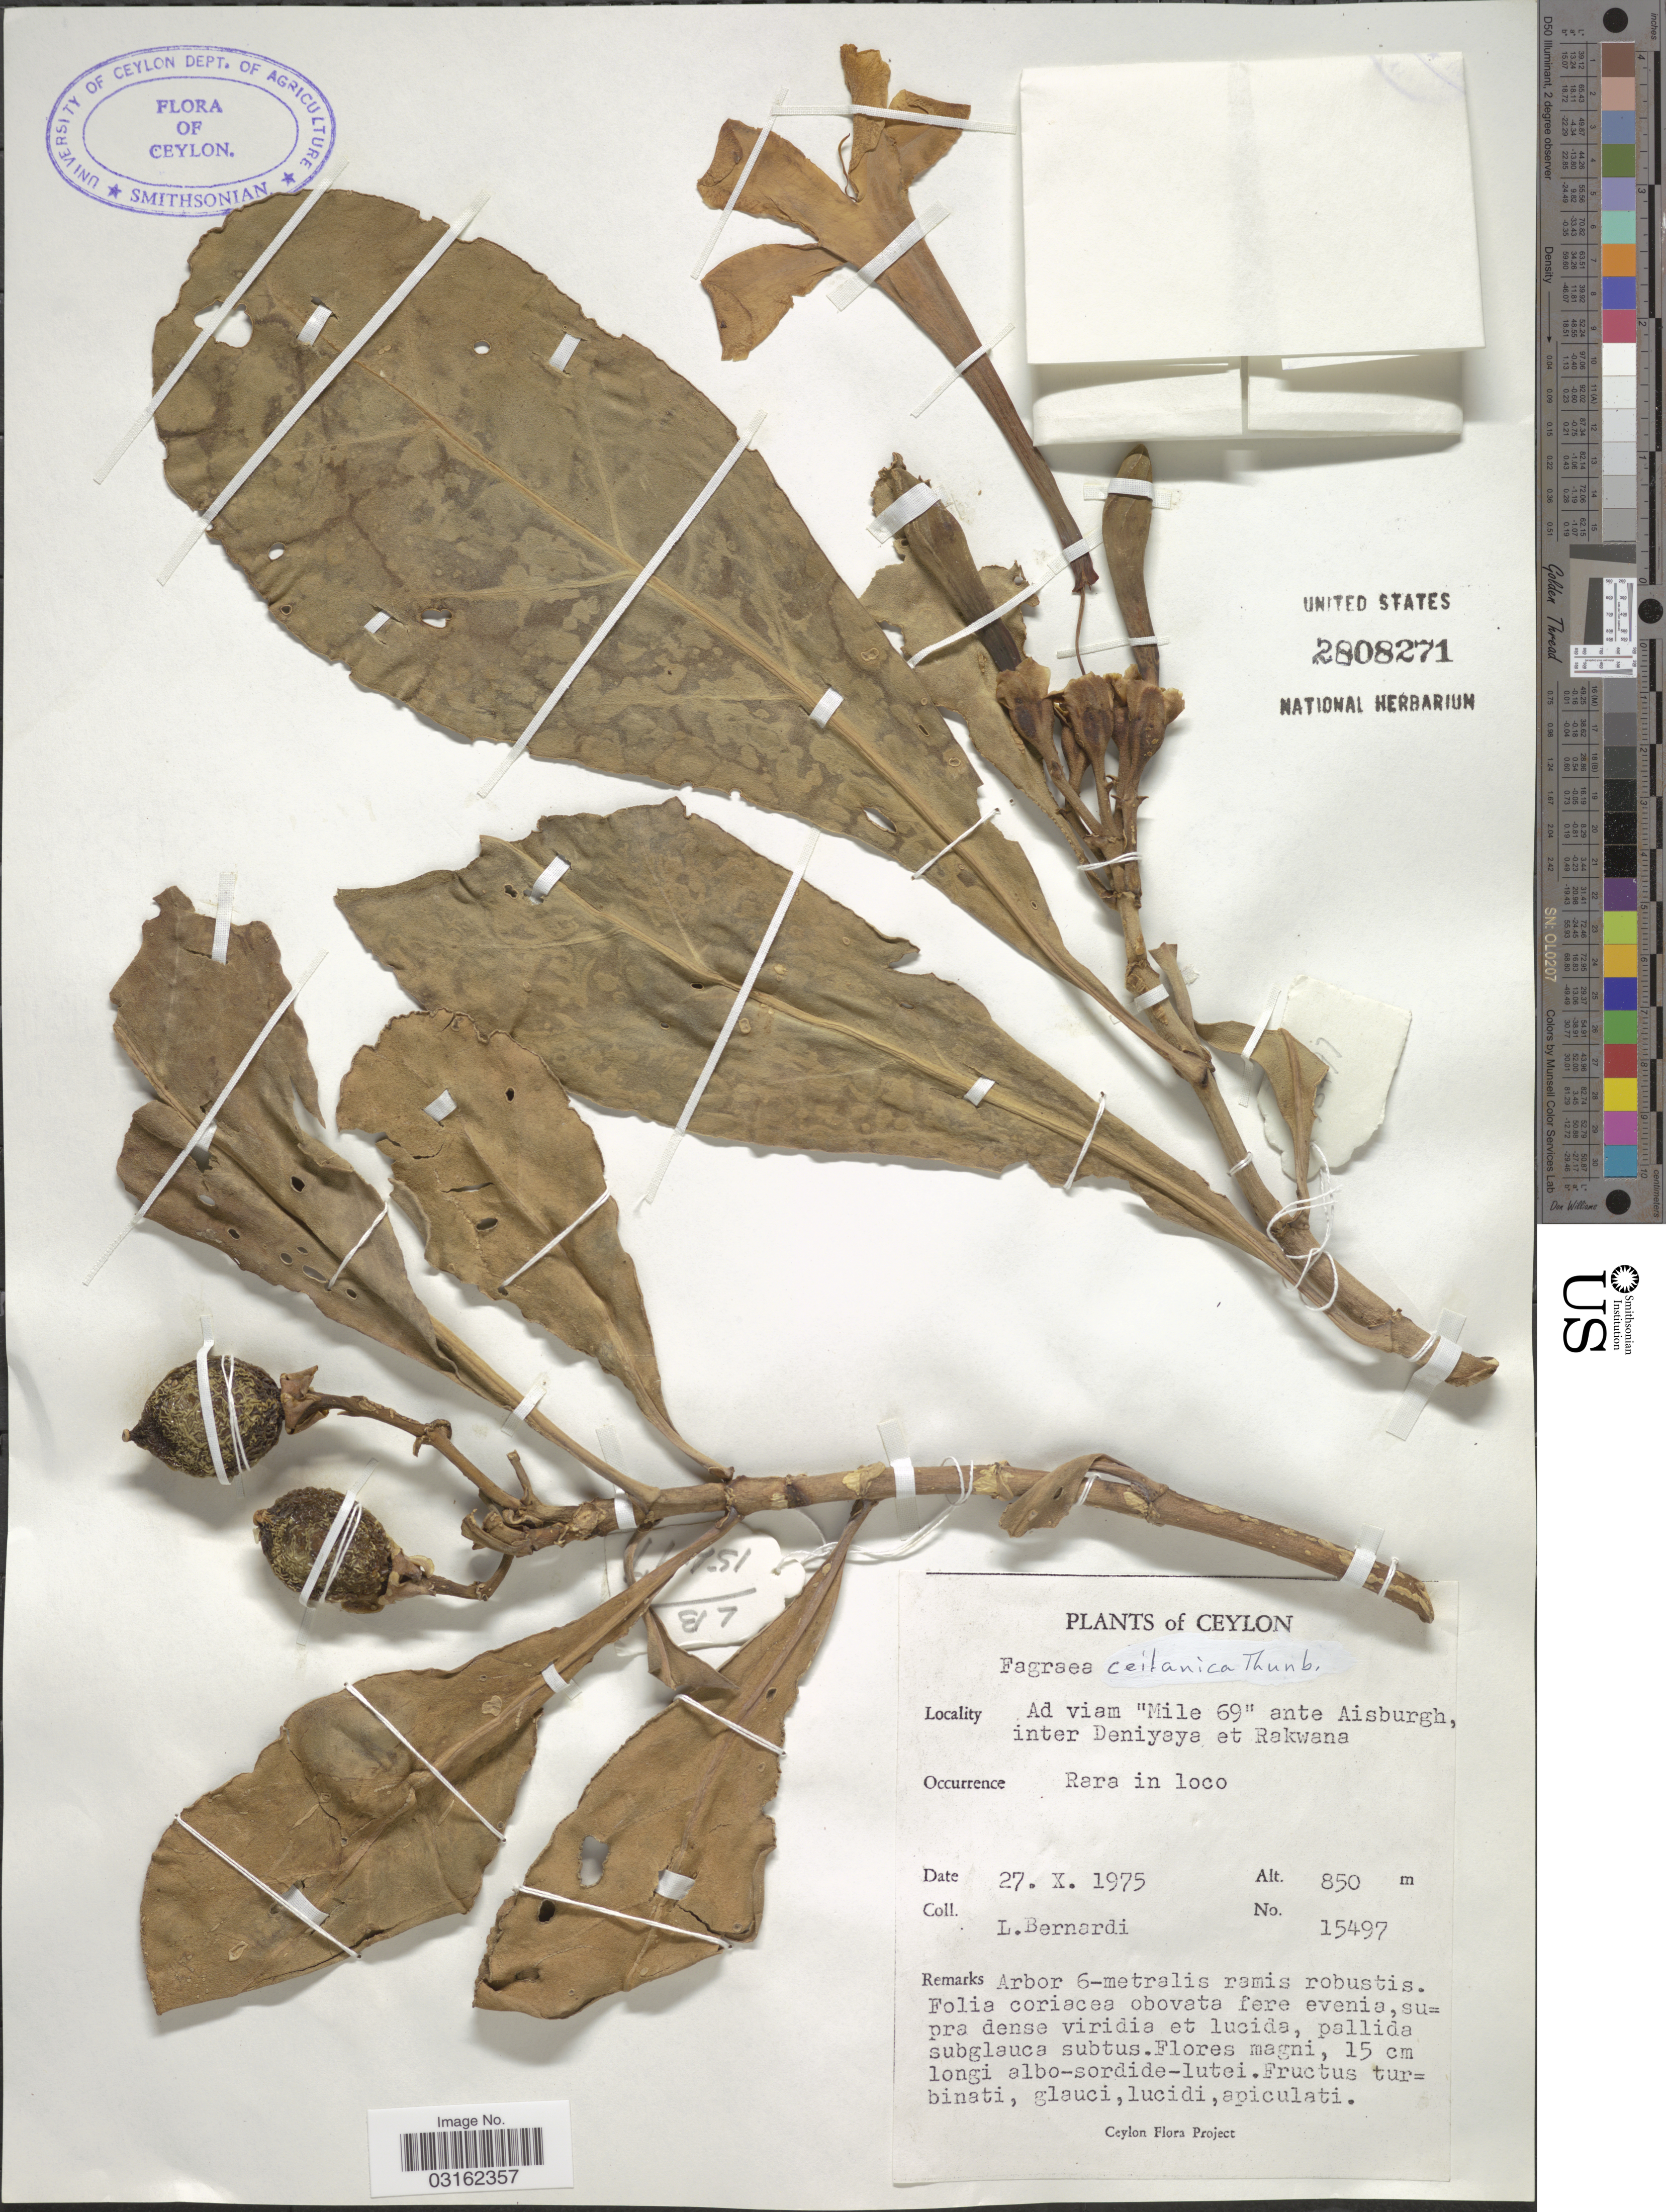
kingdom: Plantae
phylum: Tracheophyta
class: Magnoliopsida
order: Gentianales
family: Gentianaceae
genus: Fagraea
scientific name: Fagraea ceilanica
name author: Thunb.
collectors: L. Bernardi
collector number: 15497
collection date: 1975-10-27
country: Sri Lanka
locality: Ceylon, Ad viam "Mile 69" ante Aisburgh, inter Deniyaya et Rakwana.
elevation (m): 850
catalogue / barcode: US 2808271